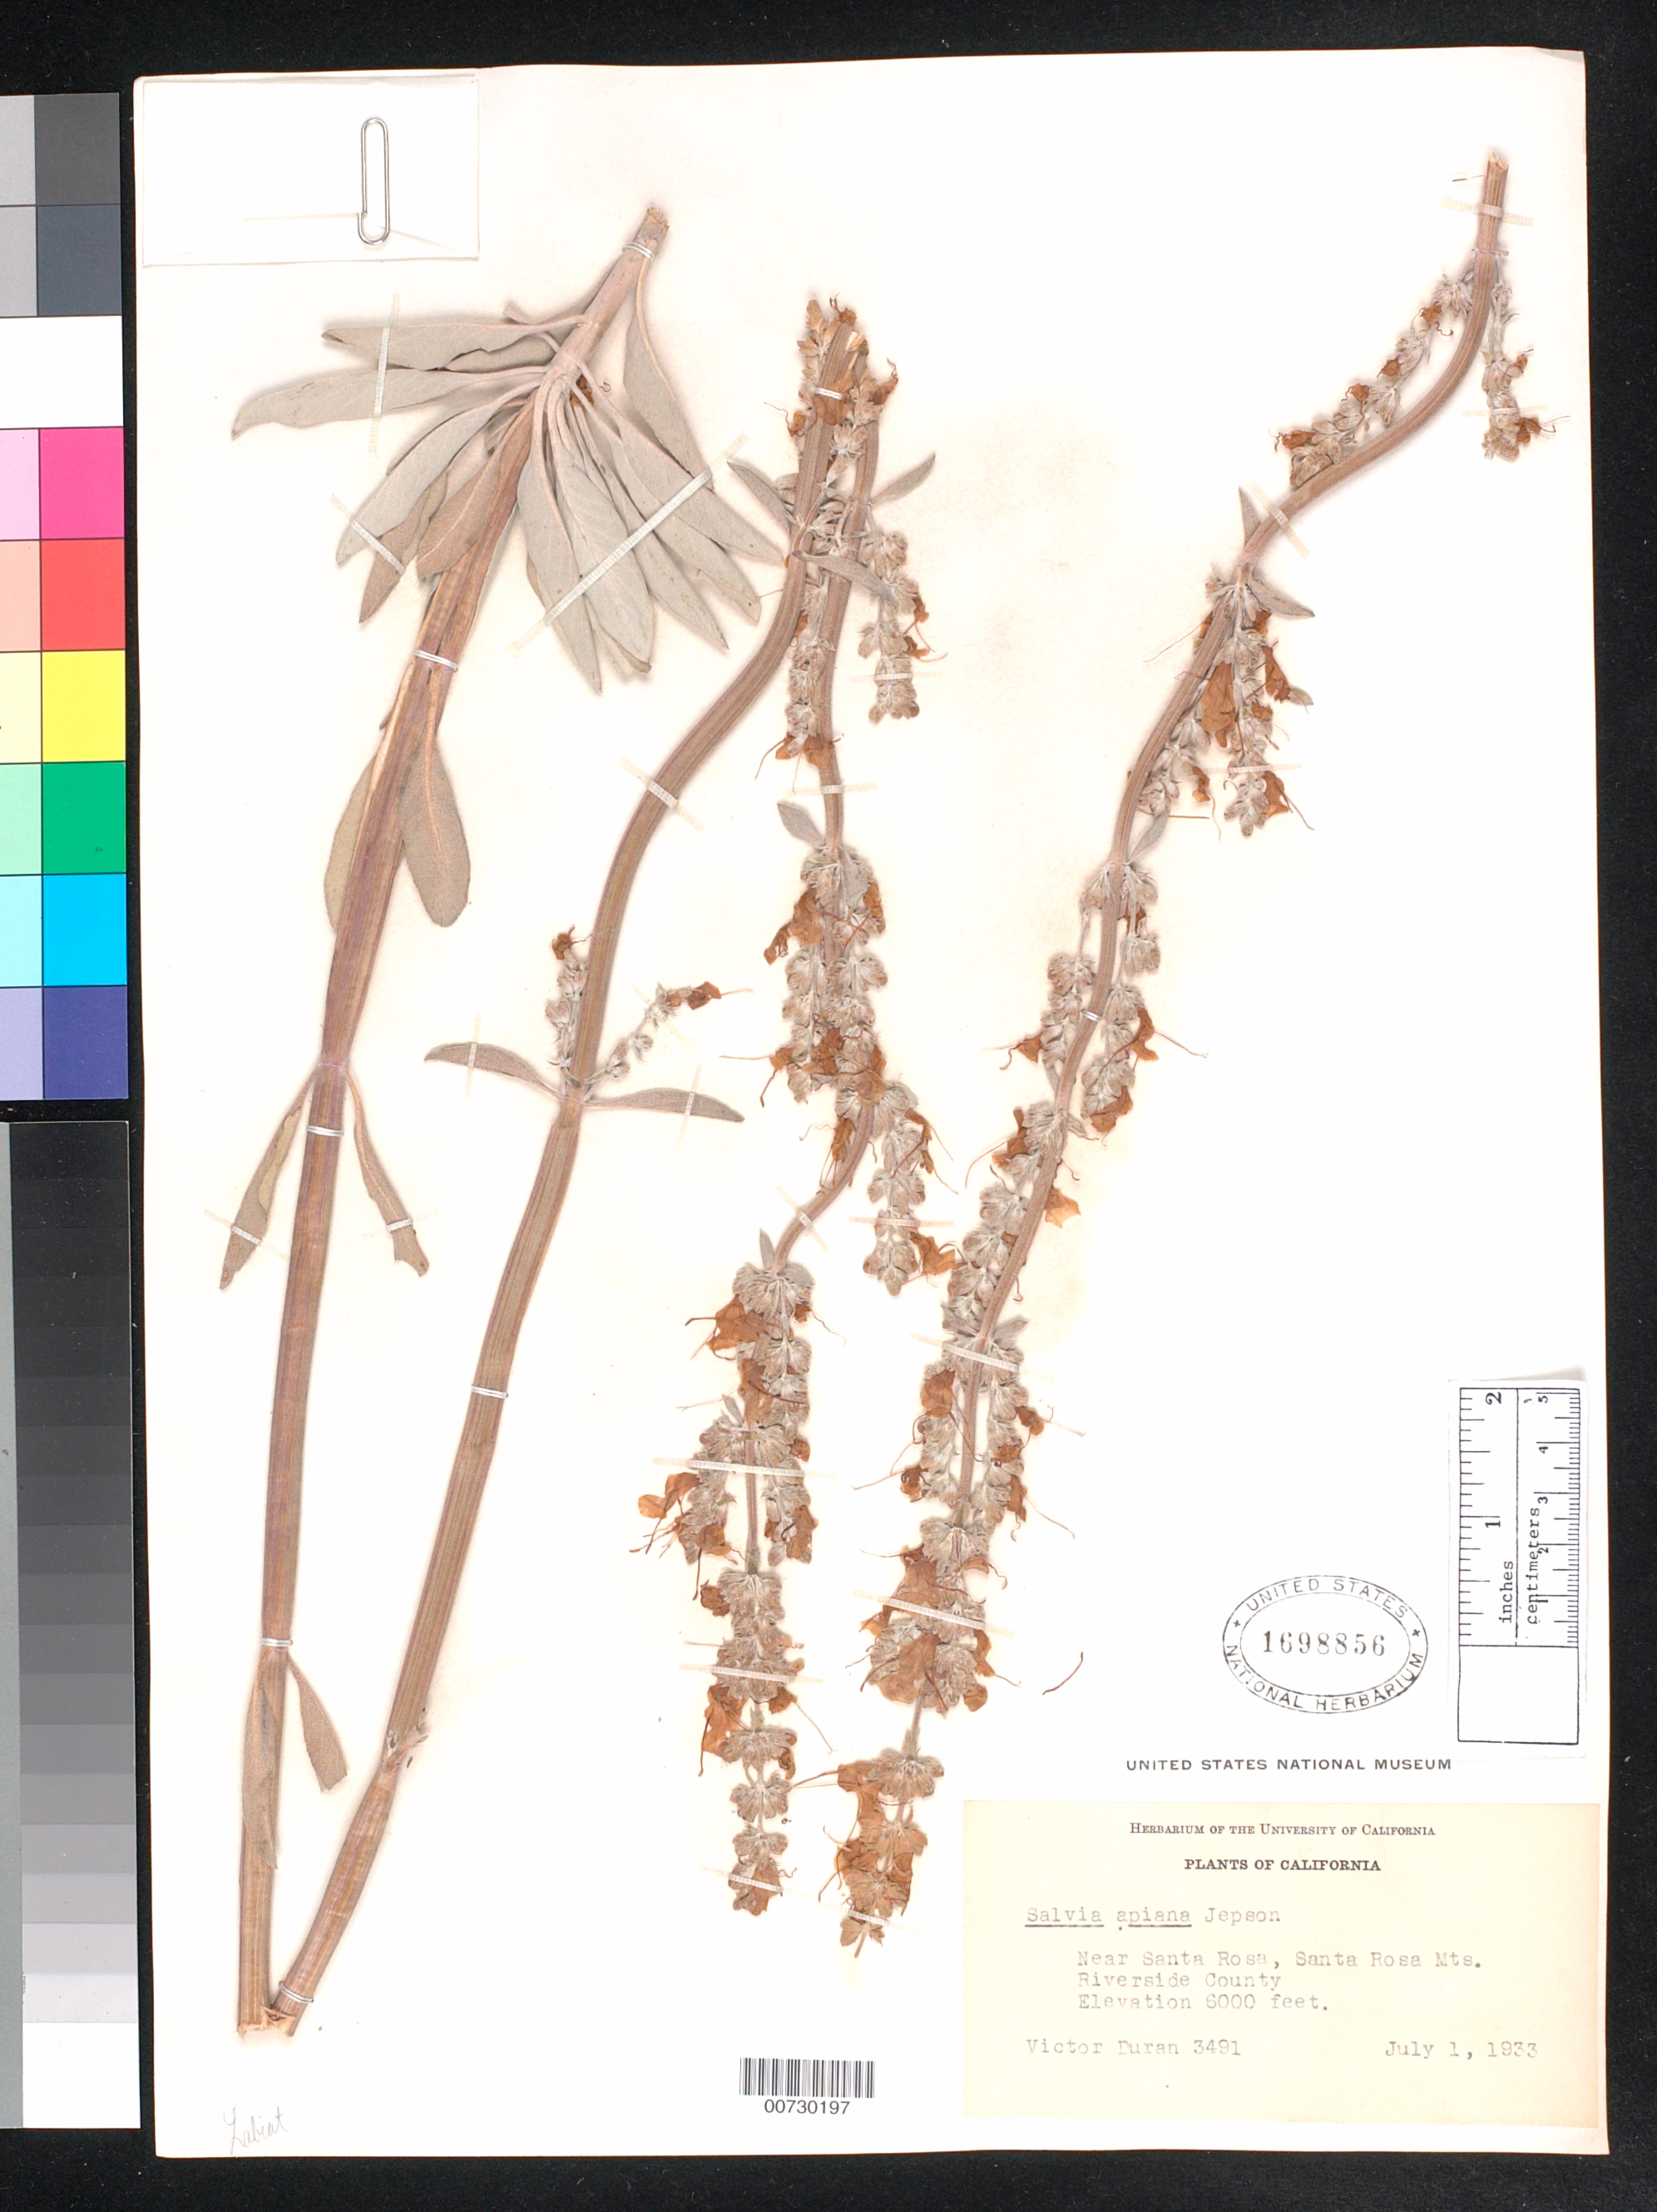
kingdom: Plantae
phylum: Tracheophyta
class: Magnoliopsida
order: Lamiales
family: Lamiaceae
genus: Salvia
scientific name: Salvia apiana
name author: Jeps.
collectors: V. Duran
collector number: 3491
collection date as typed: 1 Jul 1933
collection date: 1933-07-01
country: United States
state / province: California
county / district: Riverside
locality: Santa Rosa Mts.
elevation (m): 1829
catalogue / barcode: US 1698856